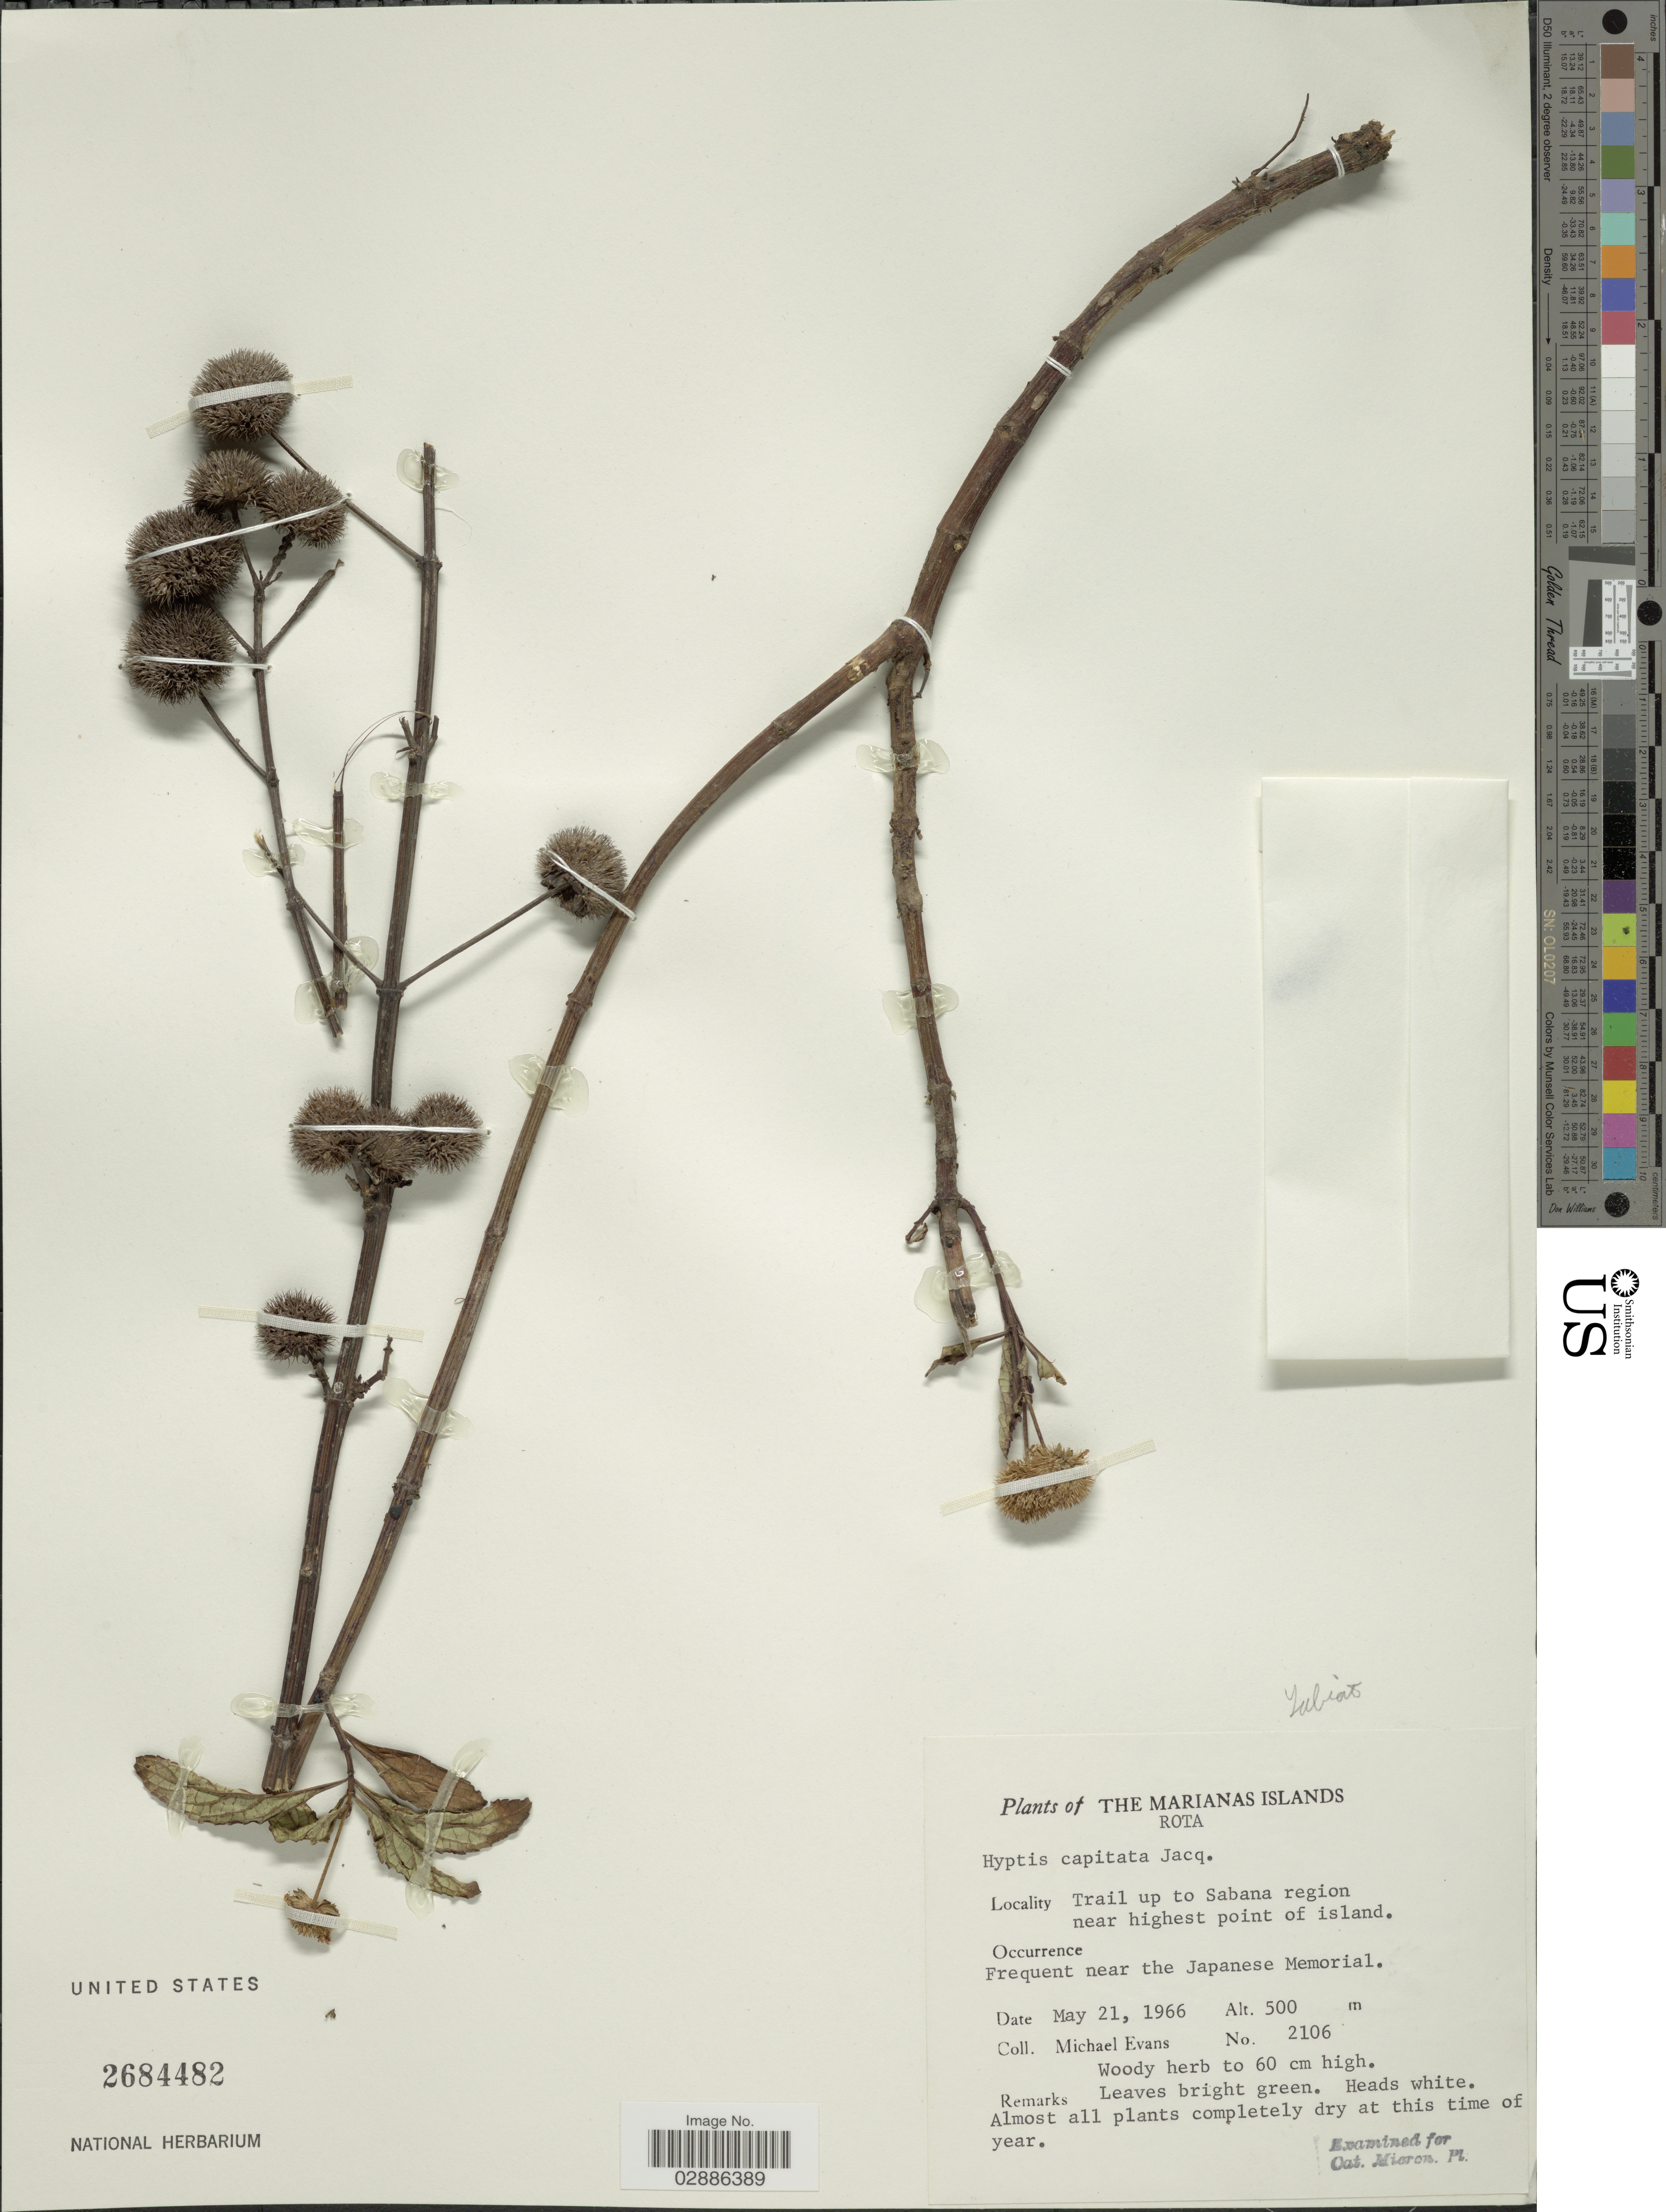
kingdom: Plantae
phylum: Tracheophyta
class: Magnoliopsida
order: Lamiales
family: Lamiaceae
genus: Hyptis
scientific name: Hyptis capitata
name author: Jacq.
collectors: M. Evans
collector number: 2106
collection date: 1966-05-21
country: Northern Mariana Islands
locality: The Marianas Islands, Rota, Trail up to Sabana region near highest point of island, Frequent near the Japanese Memorial.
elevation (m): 500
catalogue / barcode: US 2684482